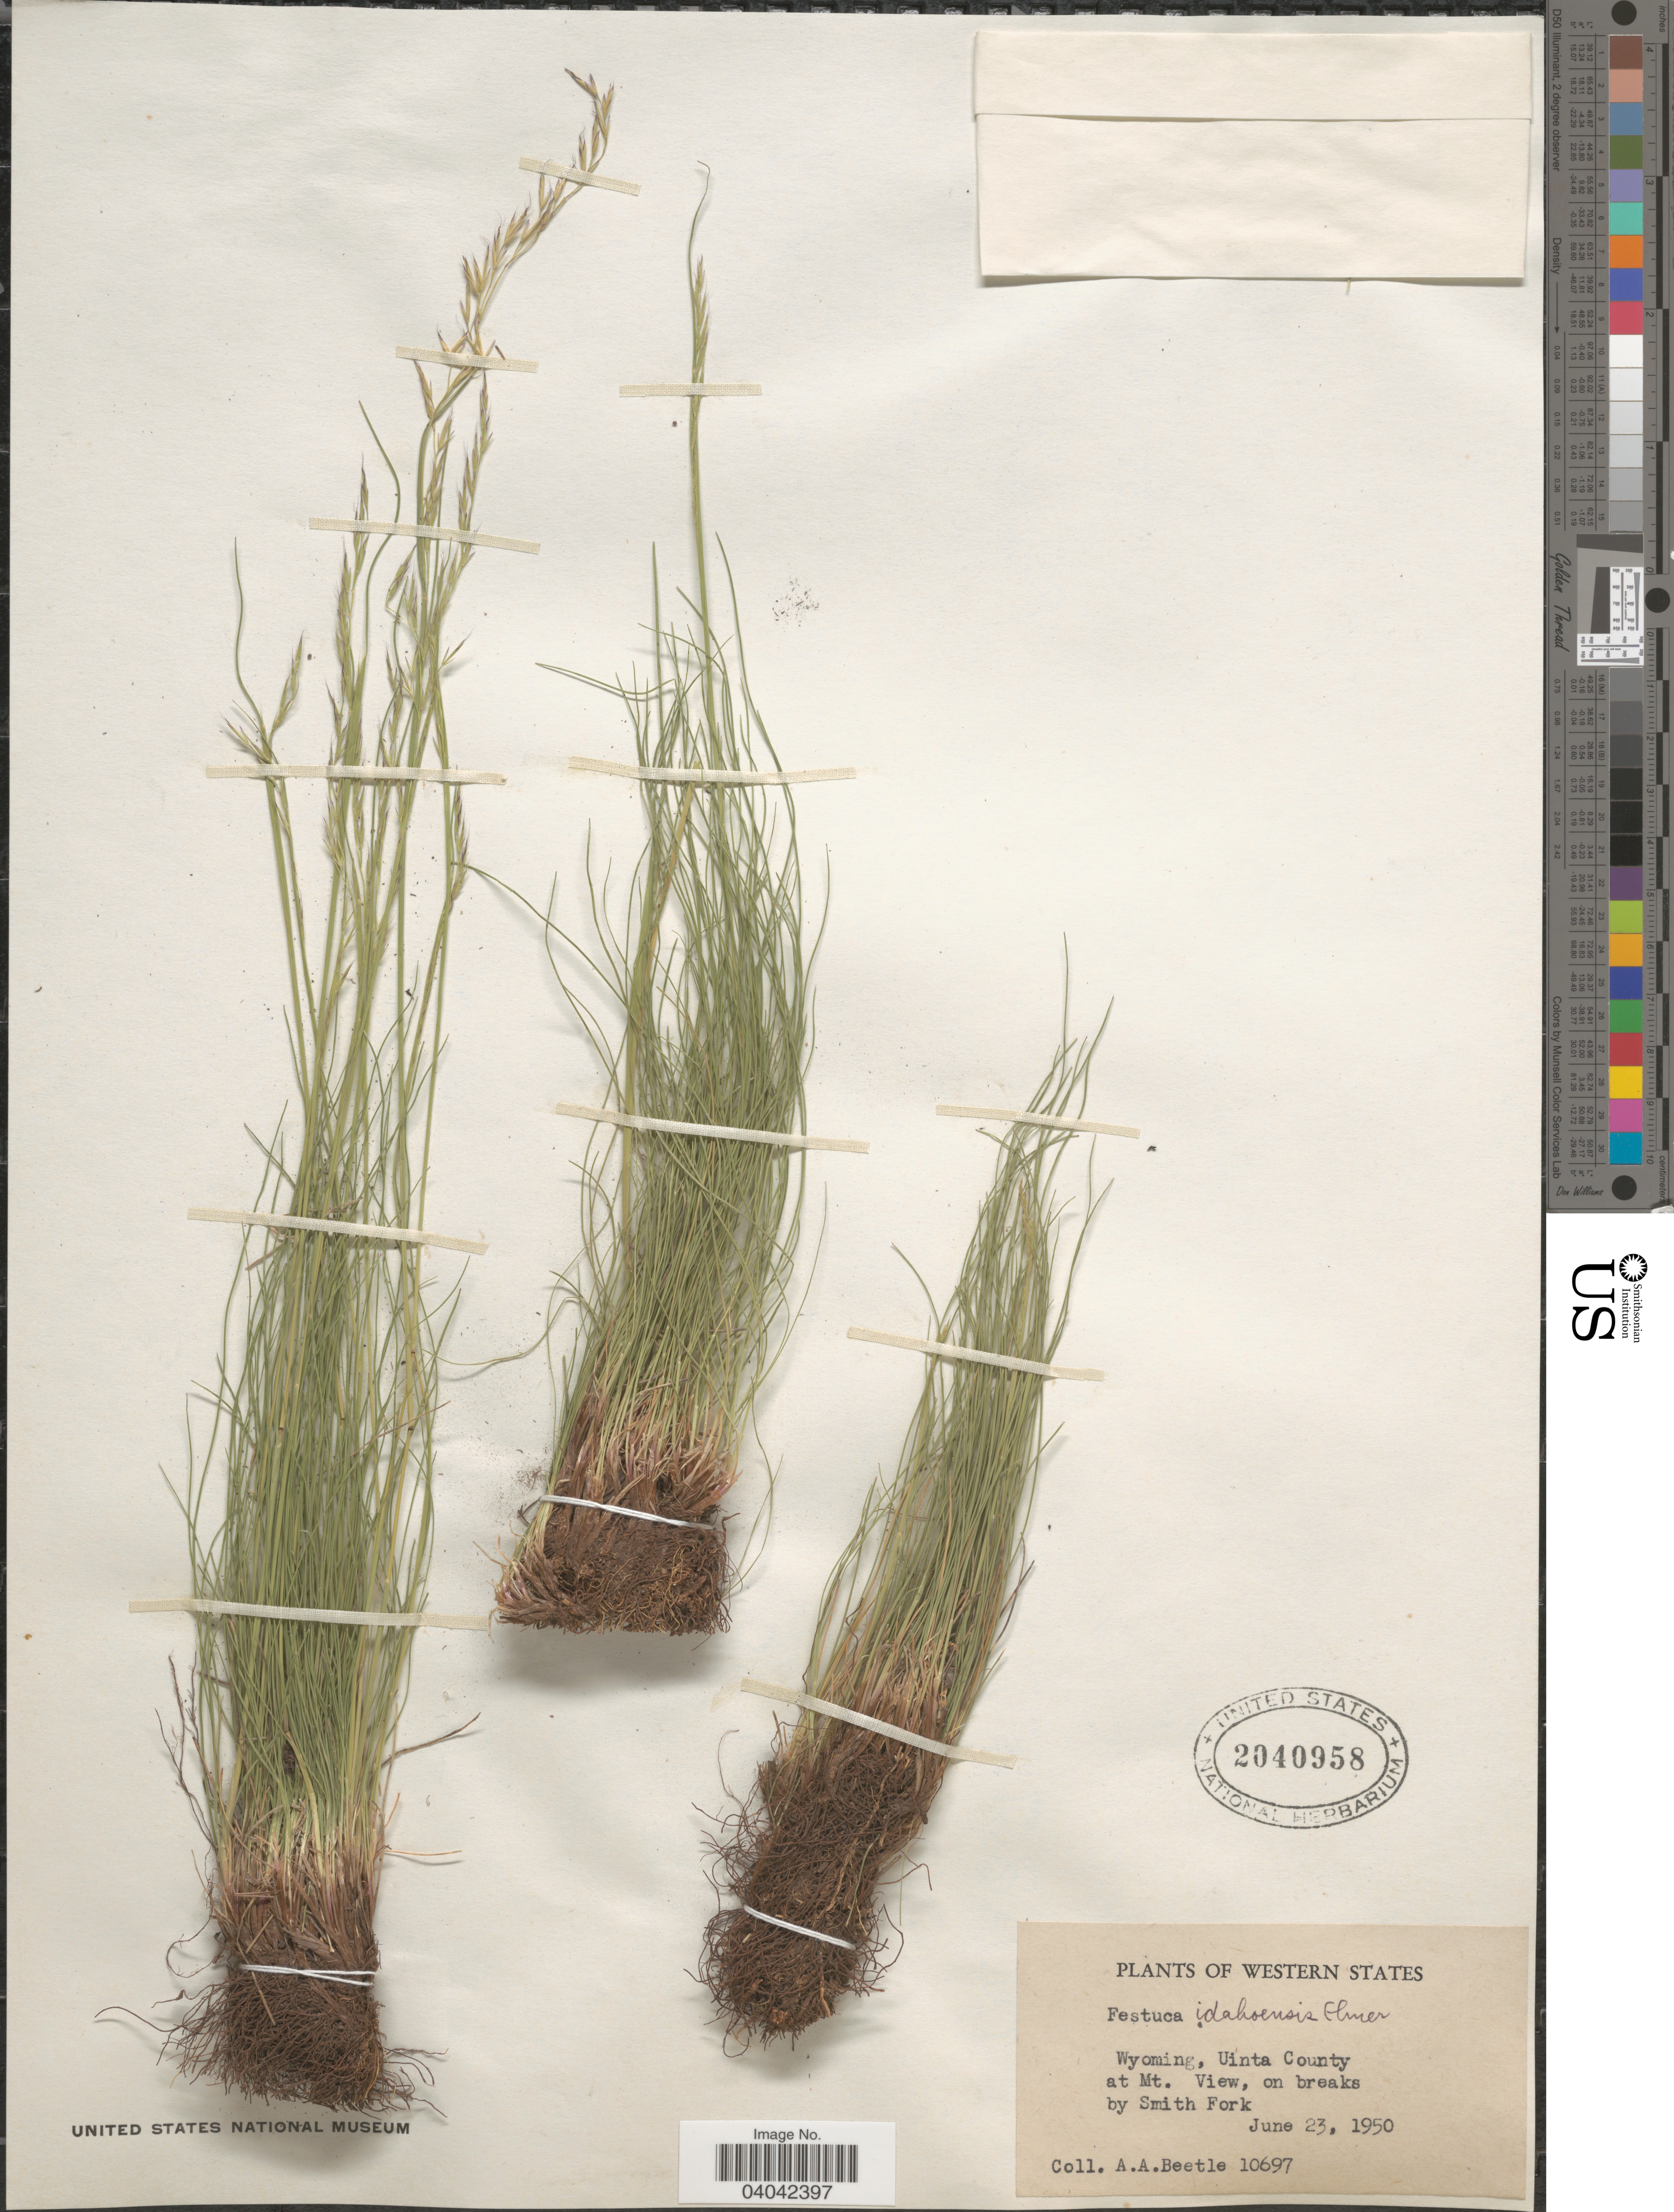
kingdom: Plantae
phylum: Tracheophyta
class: Liliopsida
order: Poales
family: Poaceae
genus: Festuca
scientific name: Festuca idahoensis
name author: Elmer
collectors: A. A. Beetle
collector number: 10697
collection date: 1950-06-23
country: United States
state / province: Wyoming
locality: Western States. Uinta County at Mt. View, on breaks by Smith Fork.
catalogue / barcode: US 2040958